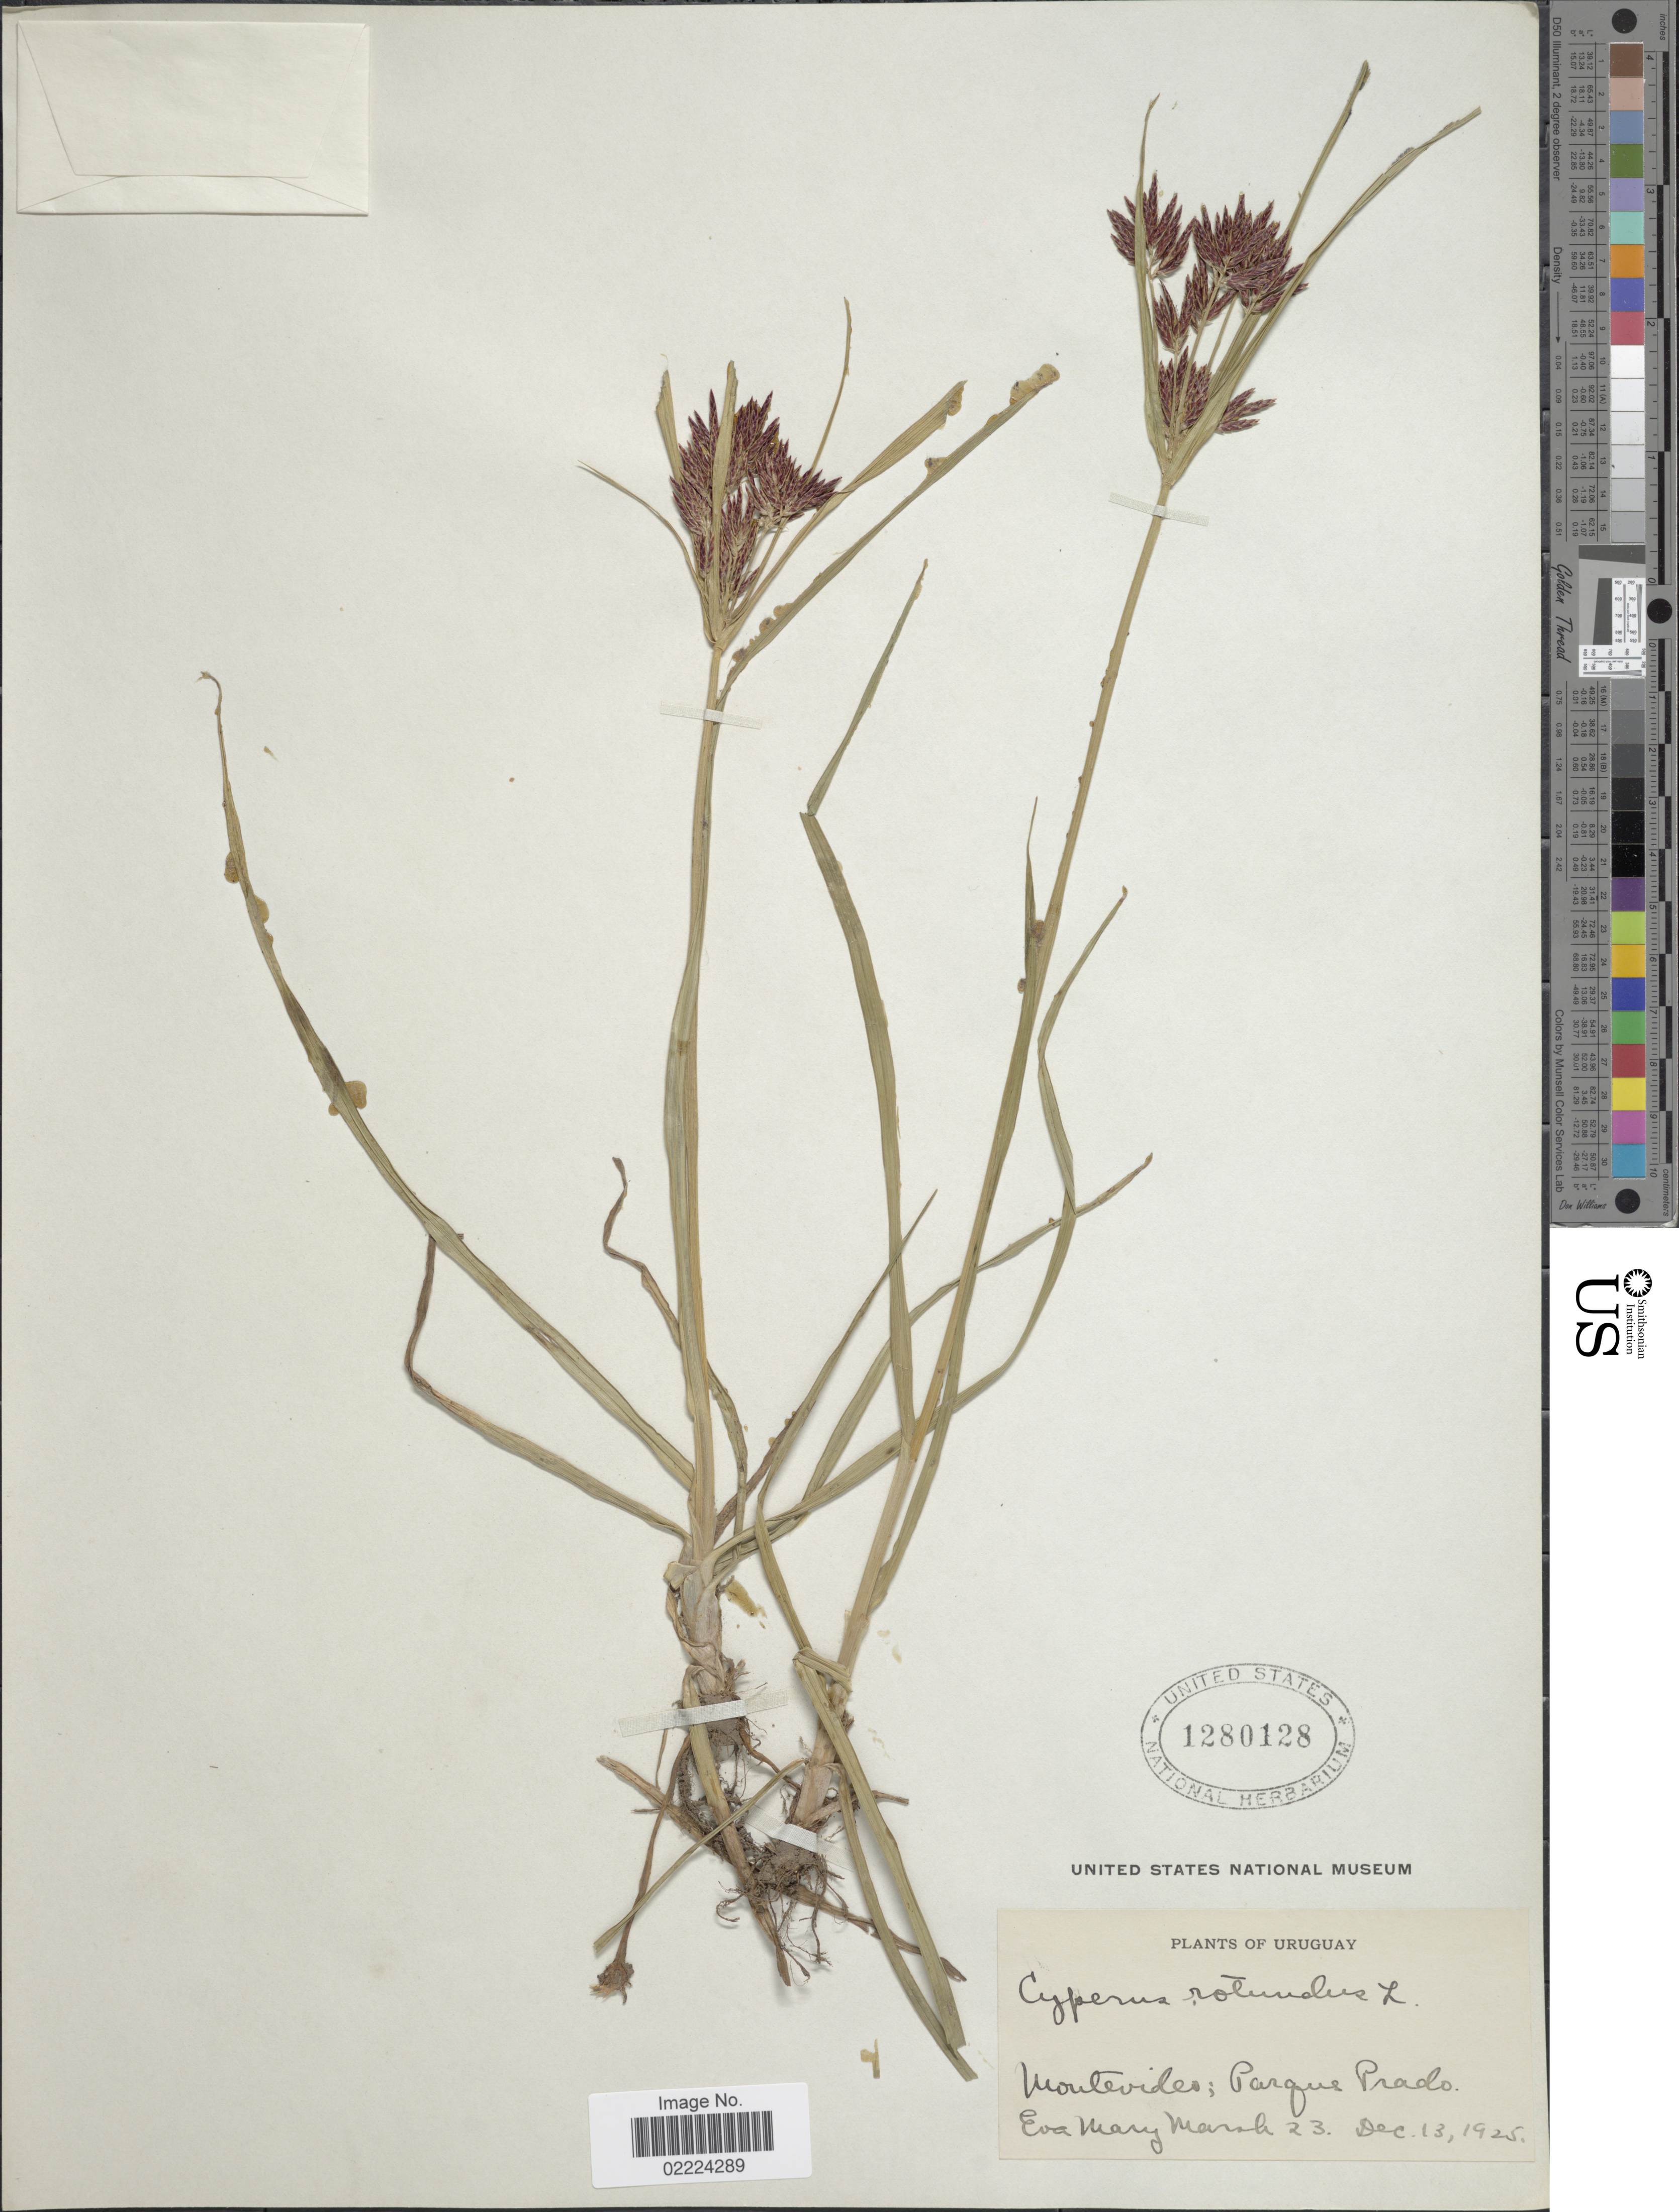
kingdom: Plantae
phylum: Tracheophyta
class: Liliopsida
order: Poales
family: Cyperaceae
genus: Cyperus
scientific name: Cyperus rotundus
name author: L.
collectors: E. Marsh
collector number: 23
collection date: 1925-12-13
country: Uruguay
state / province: Montevideo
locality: Montevideo: Parque Prado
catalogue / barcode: US 1280128